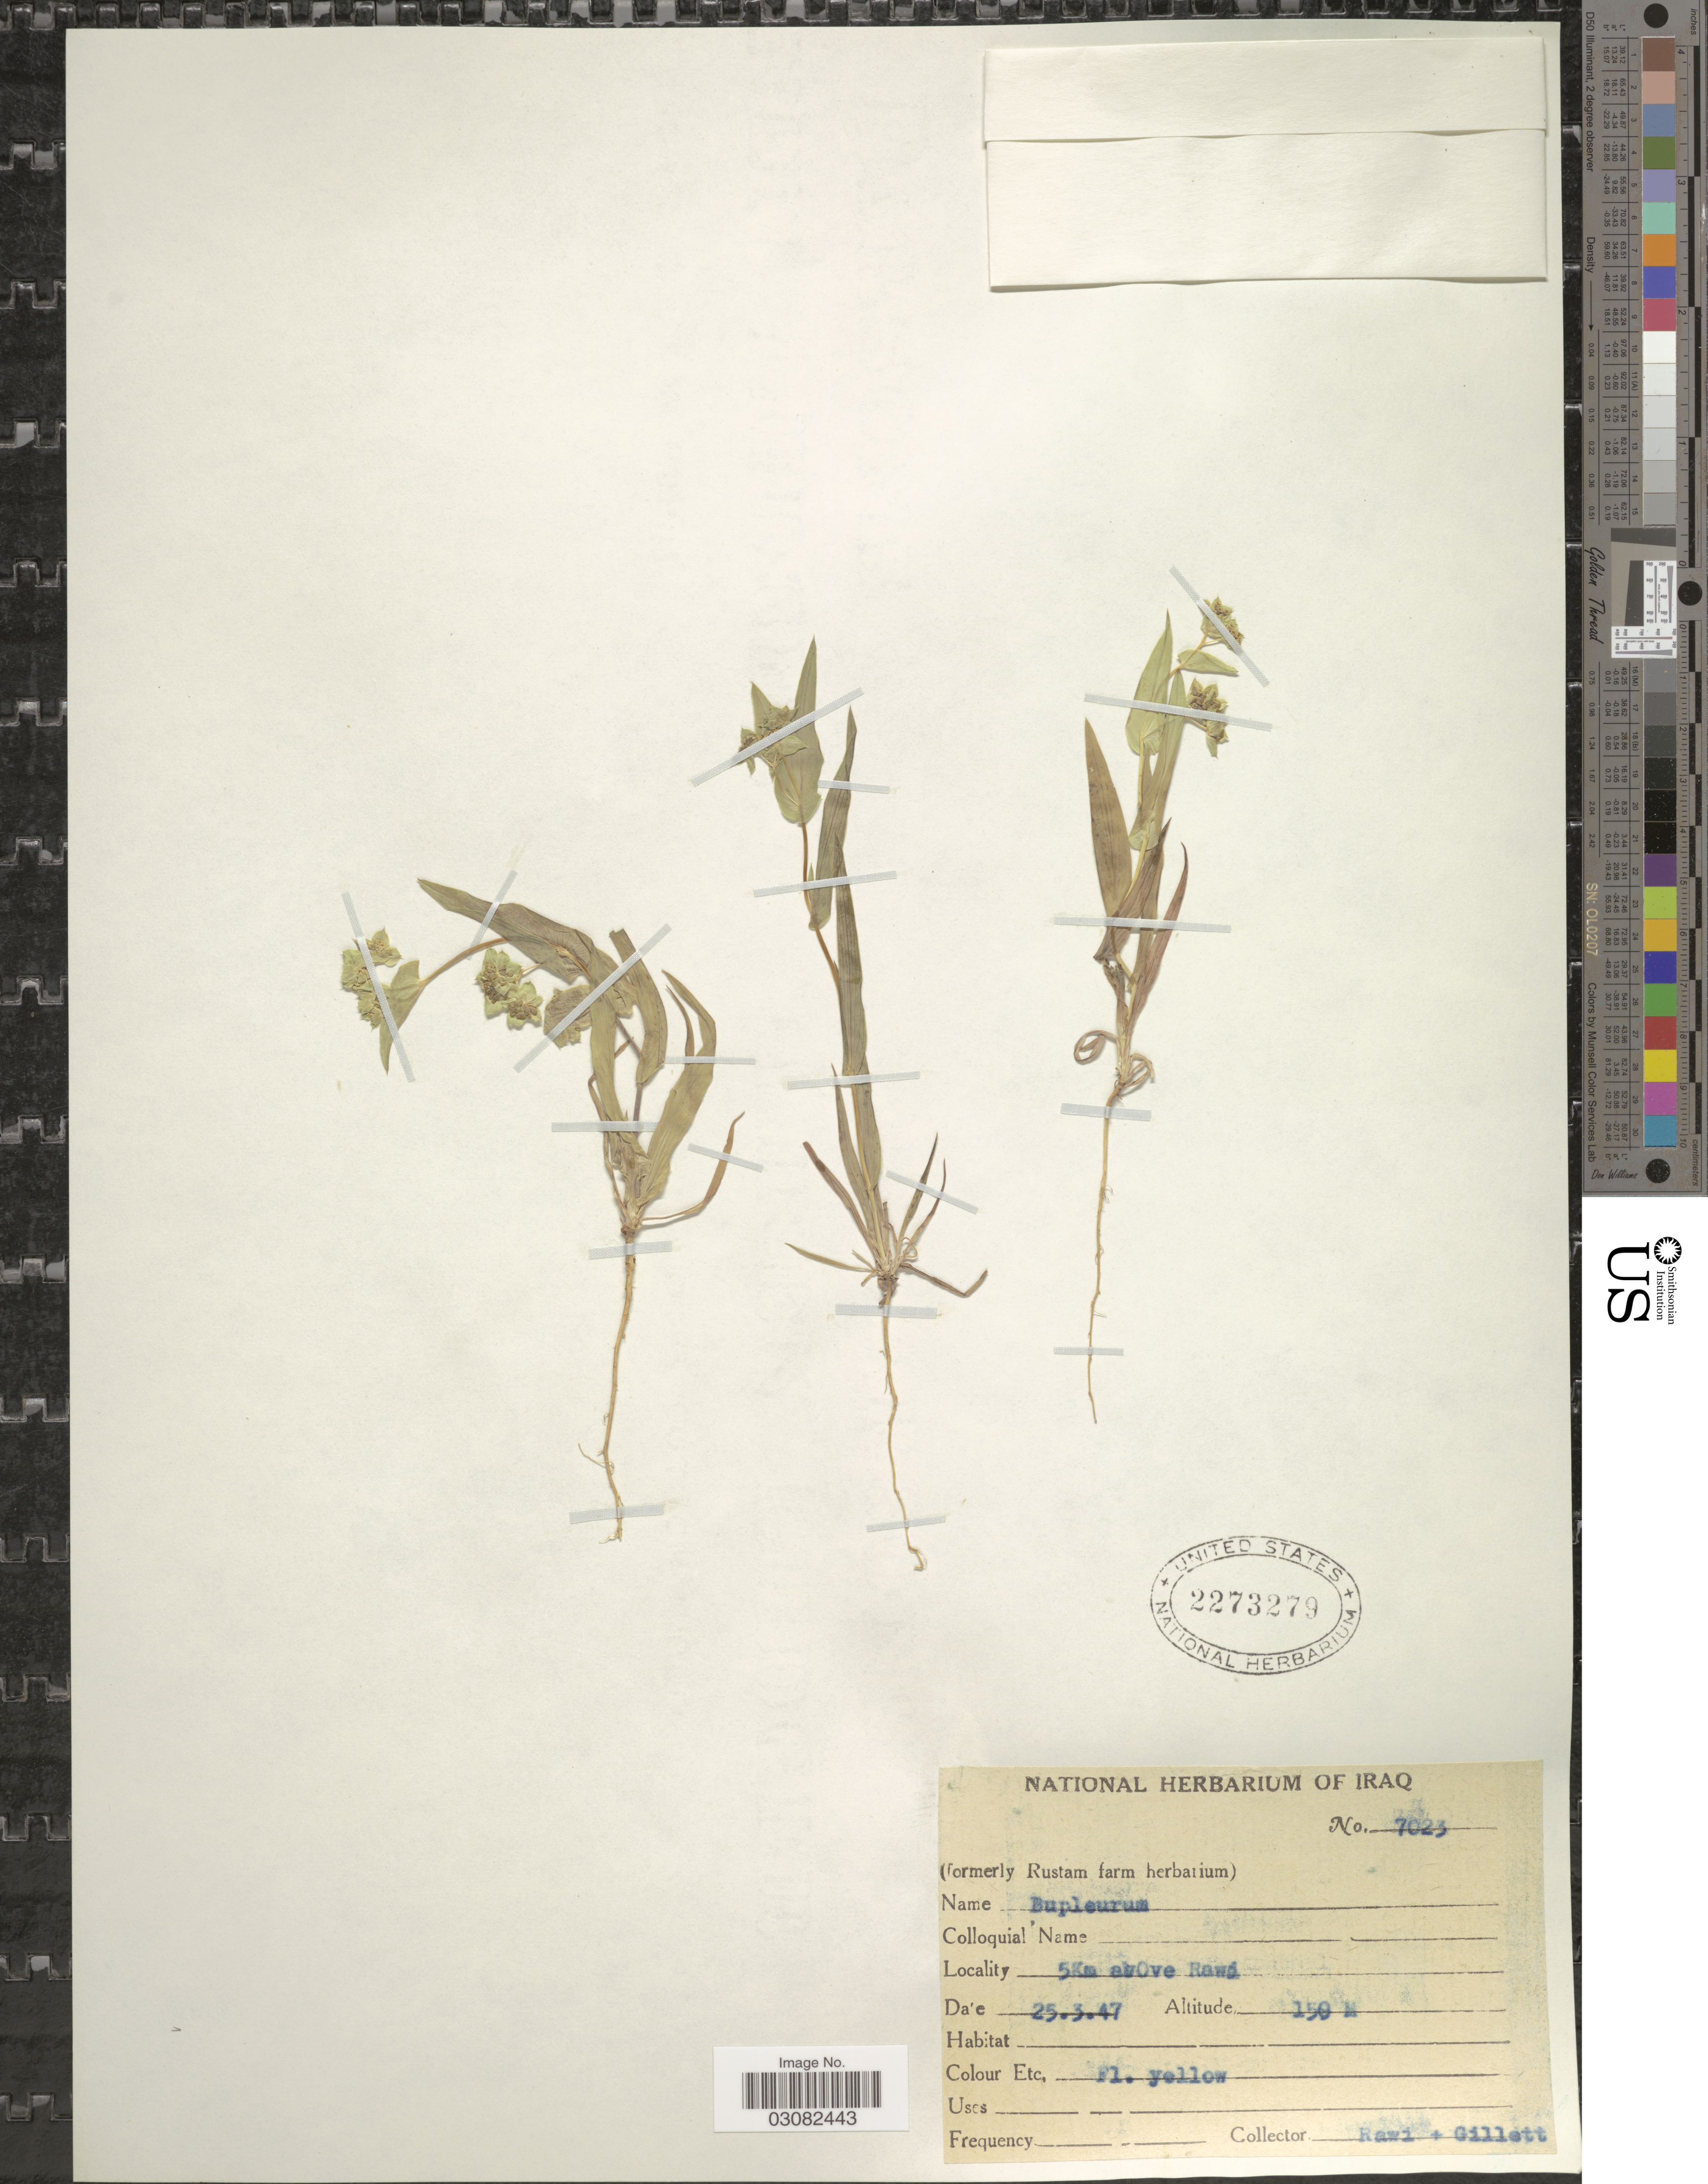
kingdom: Plantae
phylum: Tracheophyta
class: Magnoliopsida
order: Apiales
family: Apiaceae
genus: Bupleurum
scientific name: Bupleurum sp.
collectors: -. Rawi & Gillett, --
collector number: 7023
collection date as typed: Transcribed d/m/y: 25/3/47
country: Iraq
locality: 5Km above Rawá.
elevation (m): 150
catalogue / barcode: US 2273279